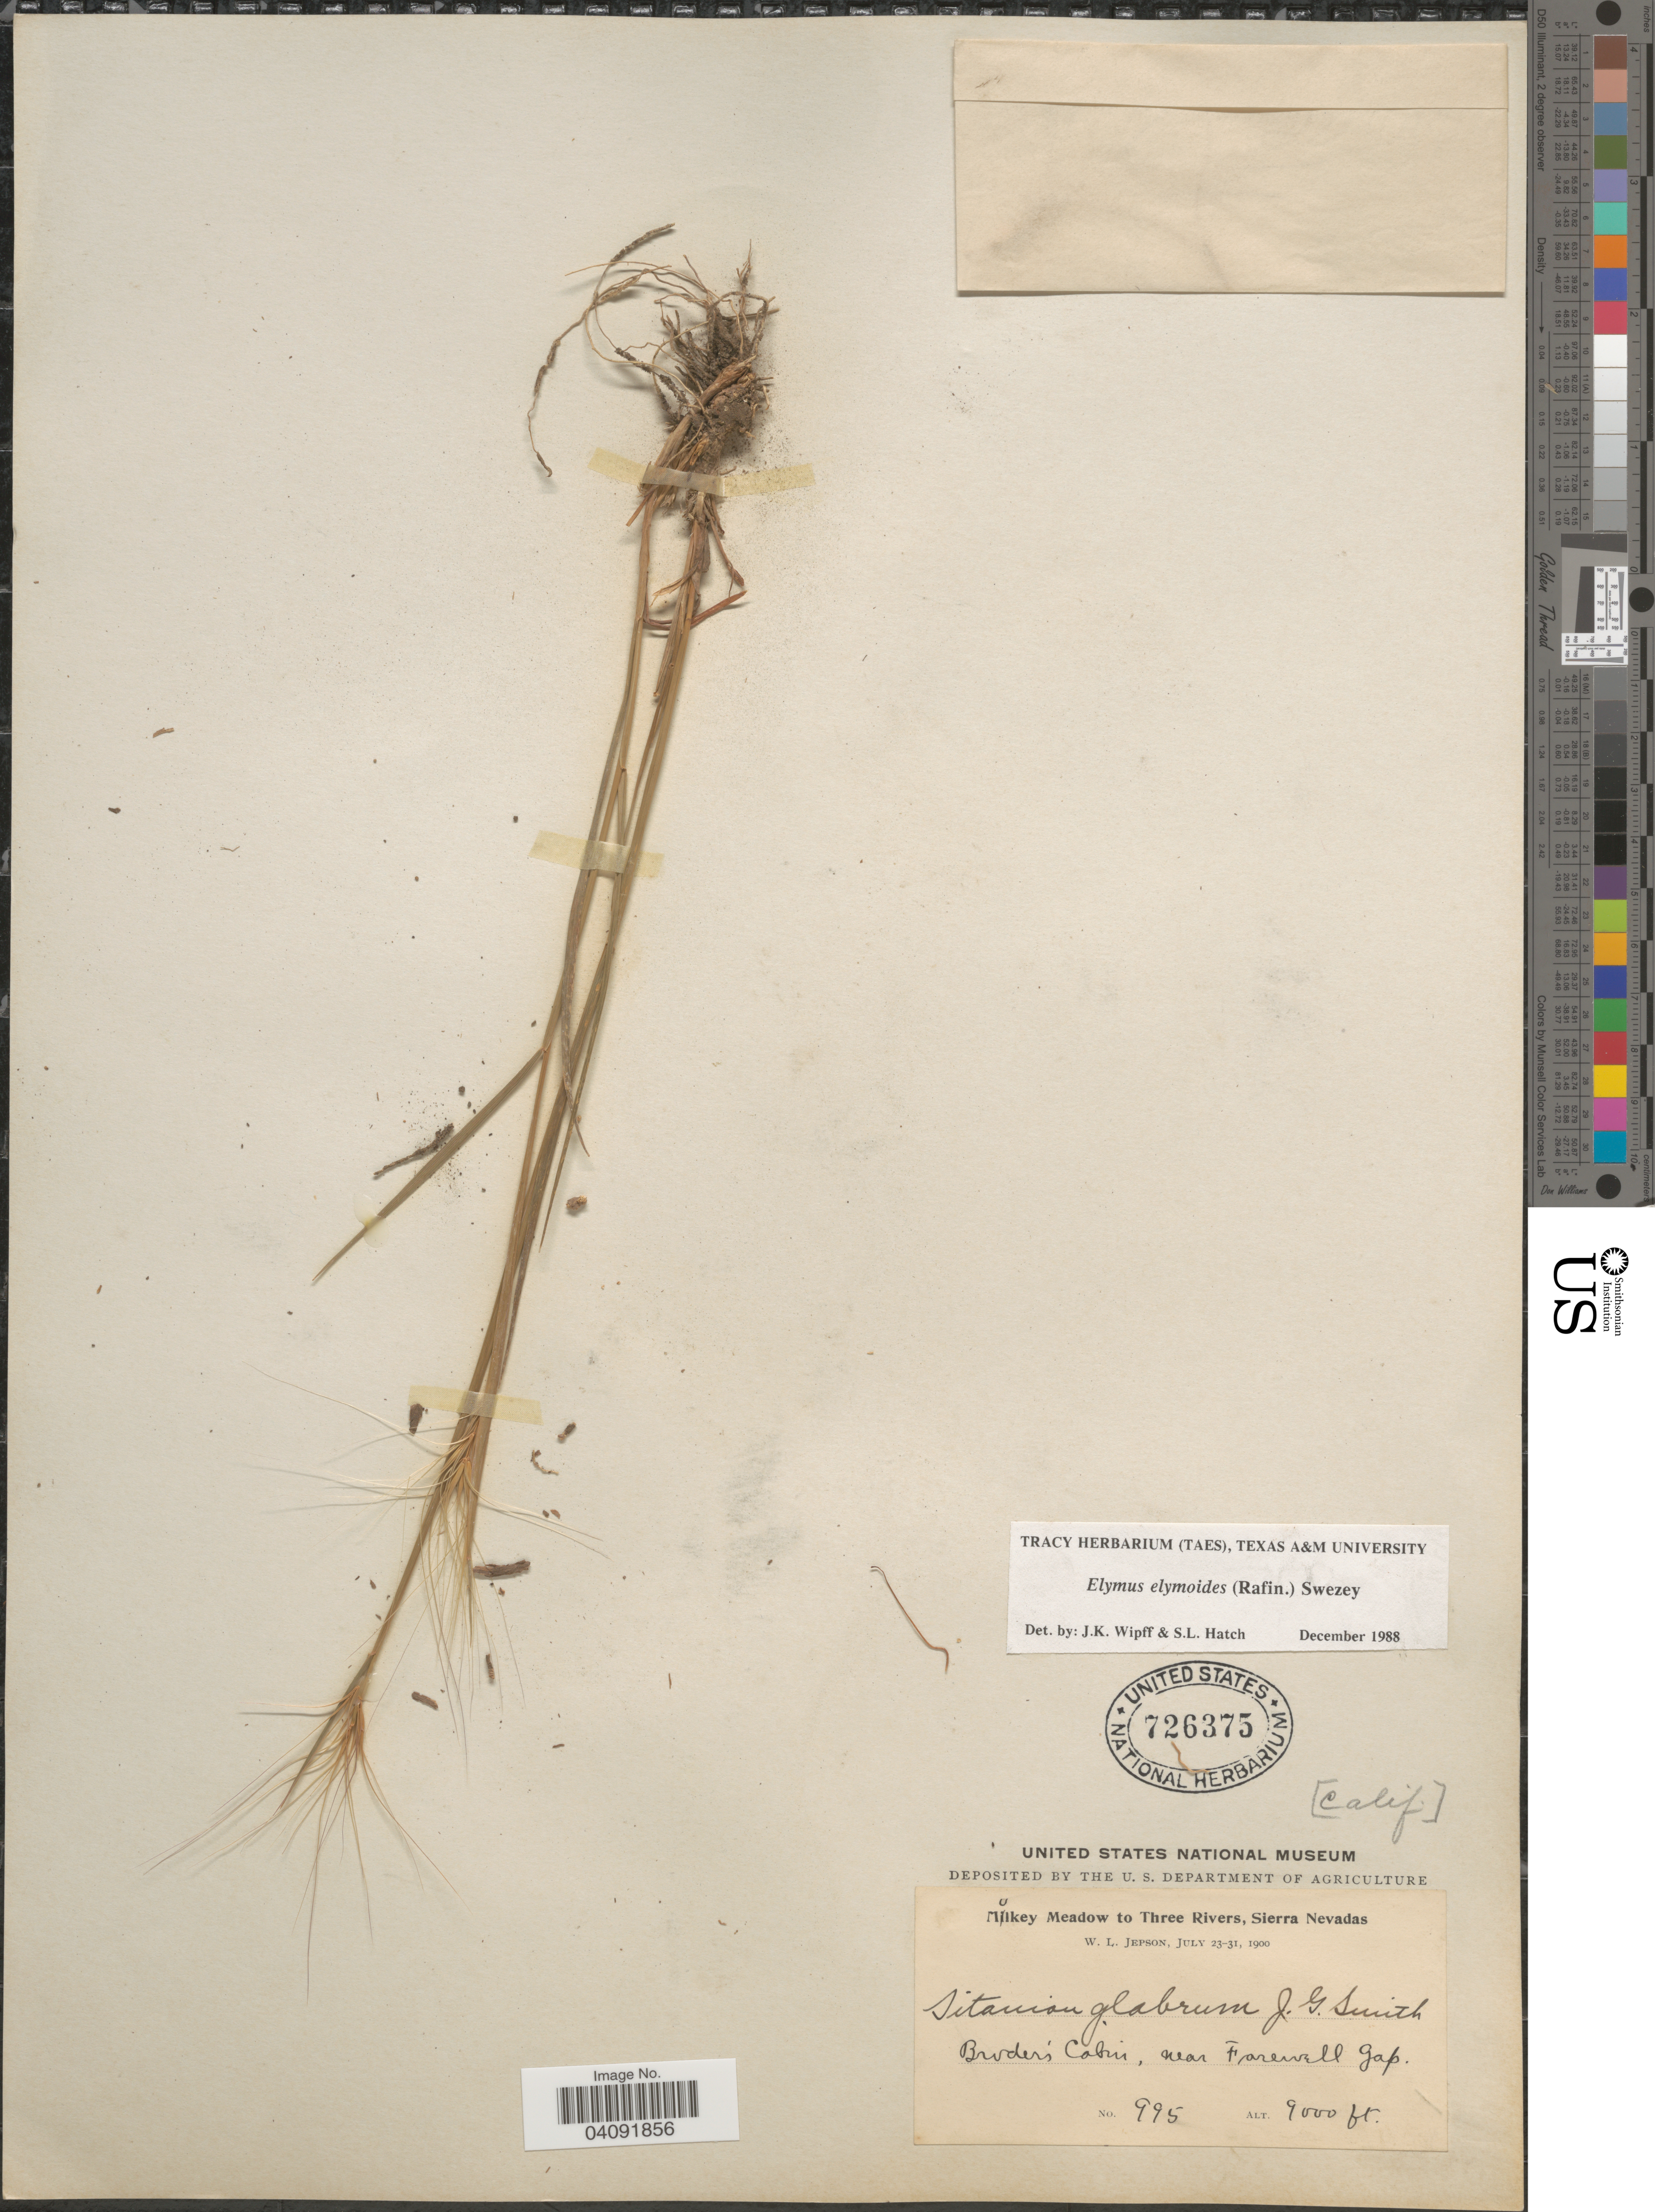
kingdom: Plantae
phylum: Tracheophyta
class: Liliopsida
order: Poales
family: Poaceae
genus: Elymus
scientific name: Elymus elymoides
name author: (Raf.) Swezey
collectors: W. L. Jepson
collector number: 995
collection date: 1900-07-23/1900-07-31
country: United States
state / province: California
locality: Mulkey Meadow to Three Rivers, Sierra Nevadas. Broder's Cabin, near Farewell Gap.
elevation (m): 2743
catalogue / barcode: US 726375